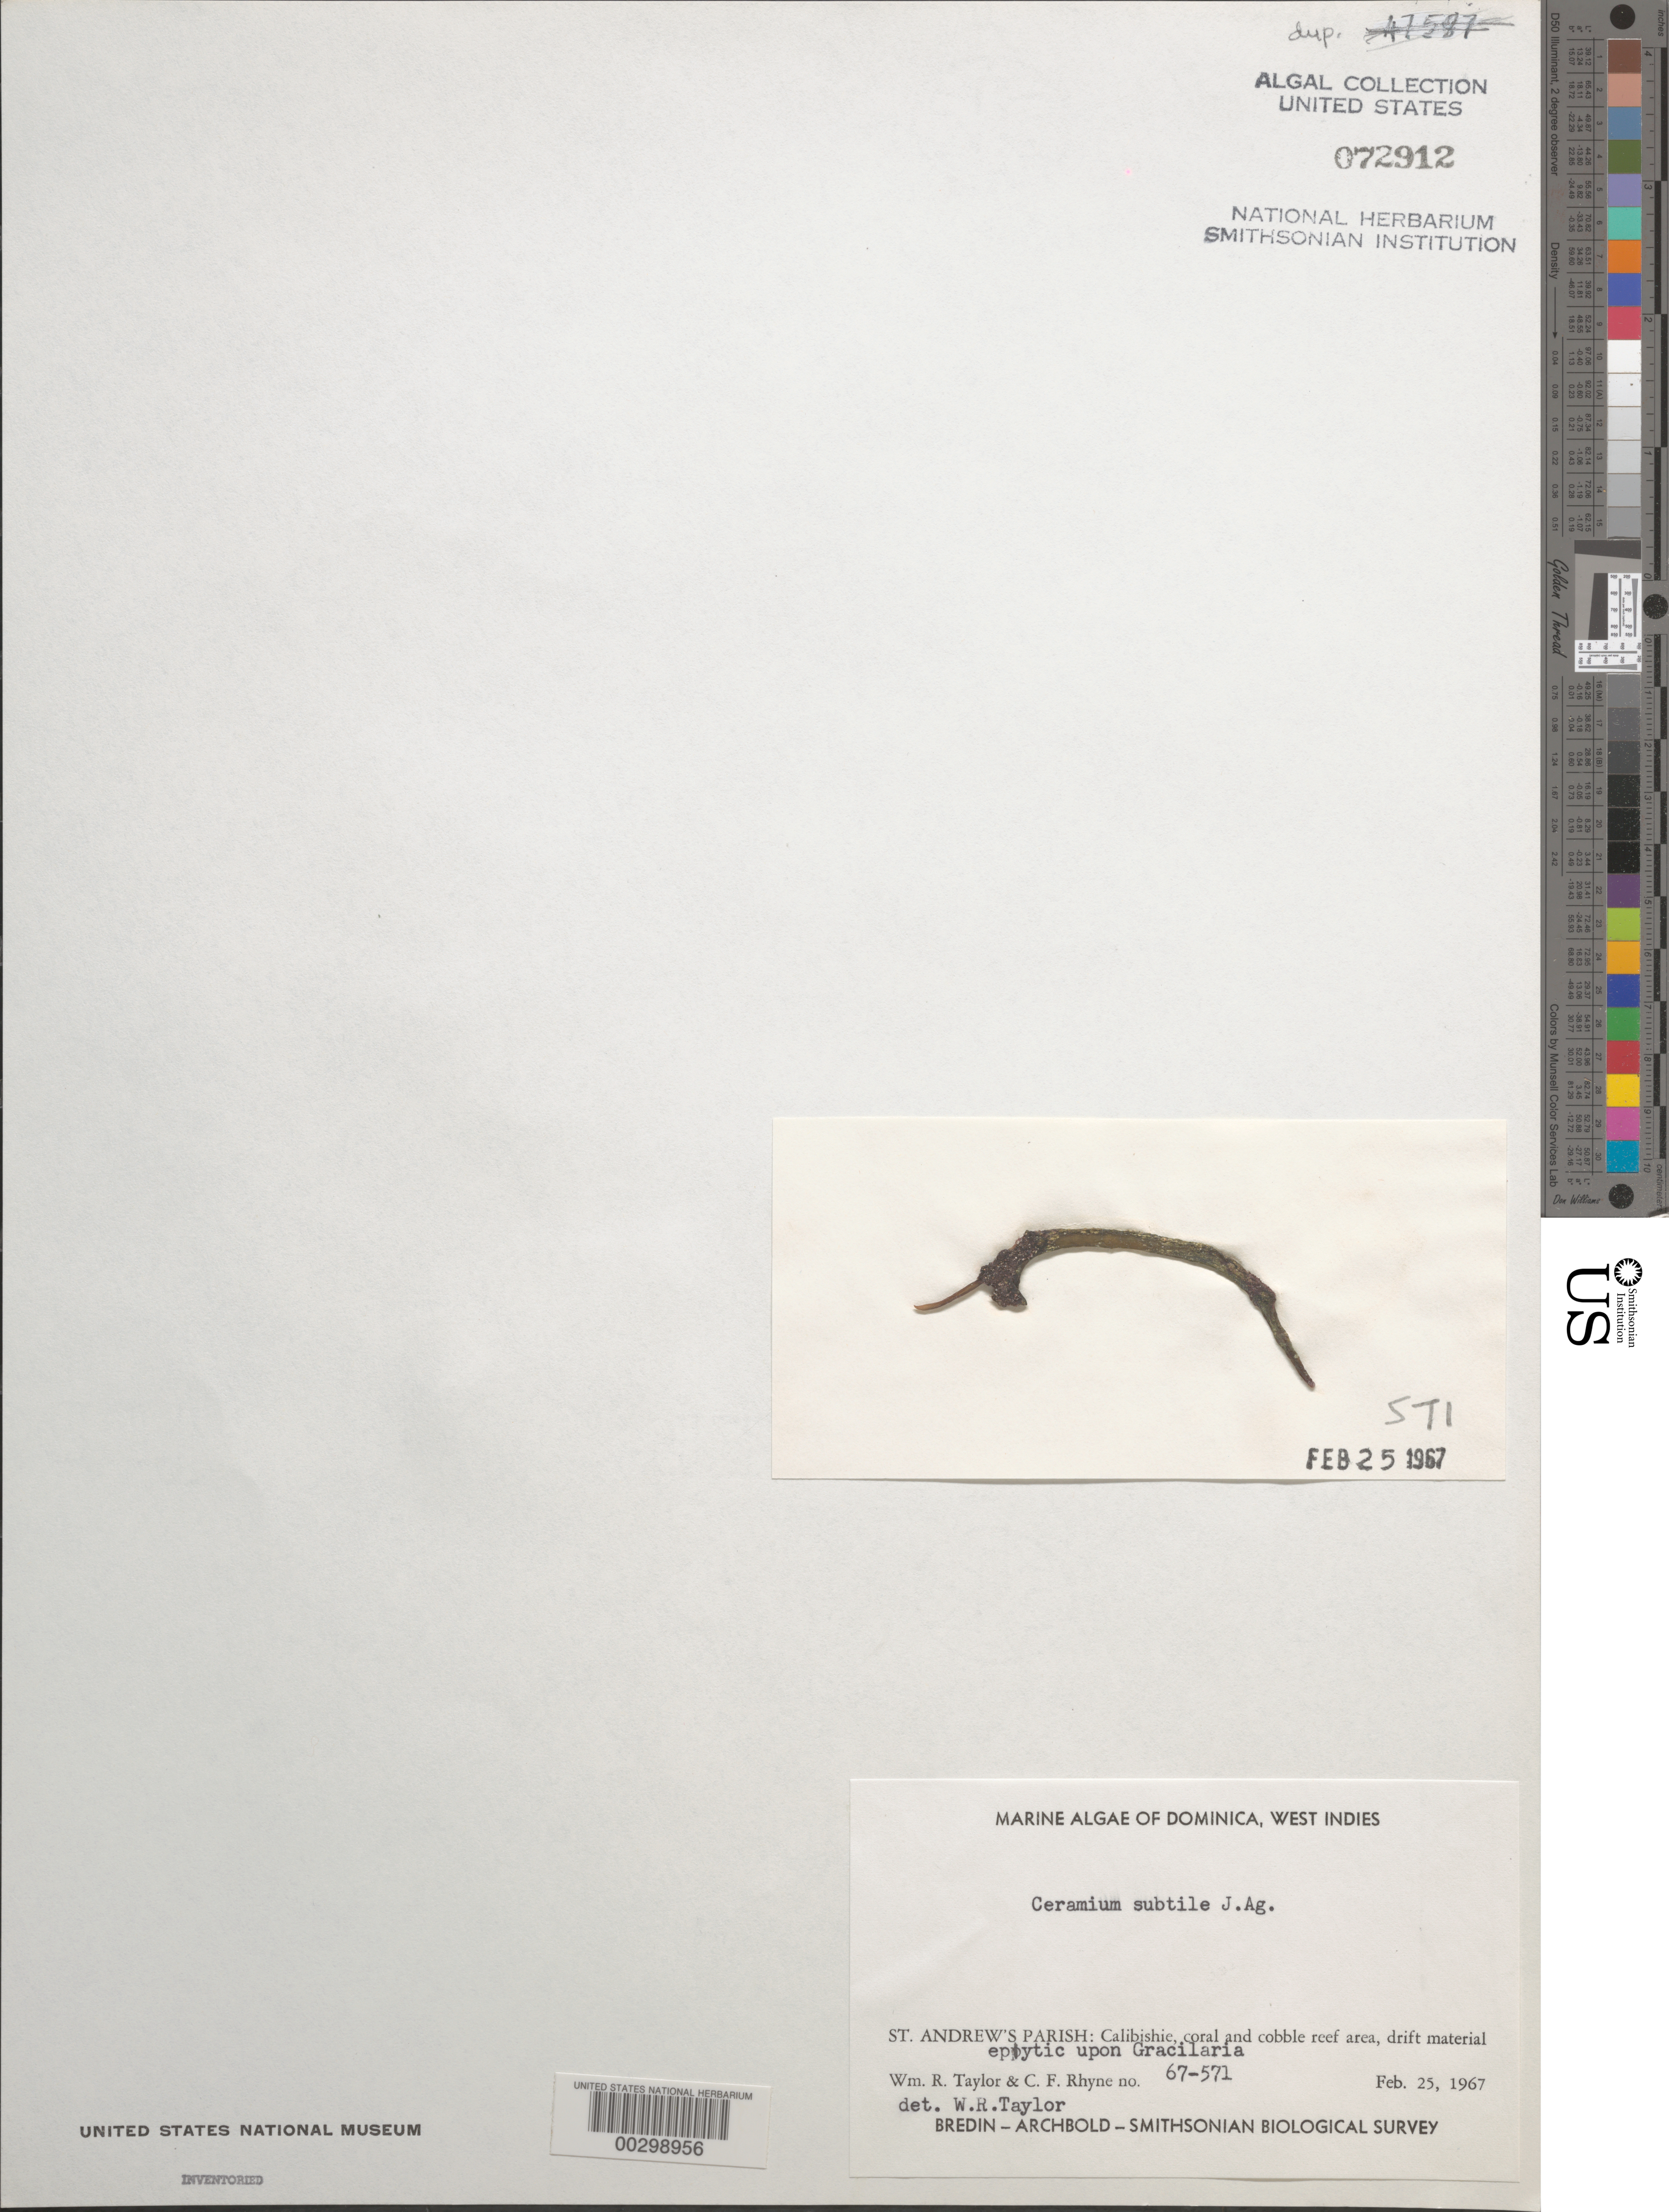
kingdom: Plantae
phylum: Rhodophyta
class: Florideophyceae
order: Ceramiales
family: Ceramiaceae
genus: Ceramium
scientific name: Ceramium subtile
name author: J. Agardh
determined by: Taylor, William R.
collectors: W. R. Taylor & C. Rhyne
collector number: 67-571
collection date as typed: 25 Feb 1967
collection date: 1967-02-25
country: Dominica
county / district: St. Andrew's Parish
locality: Calibishie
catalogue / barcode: US 72912